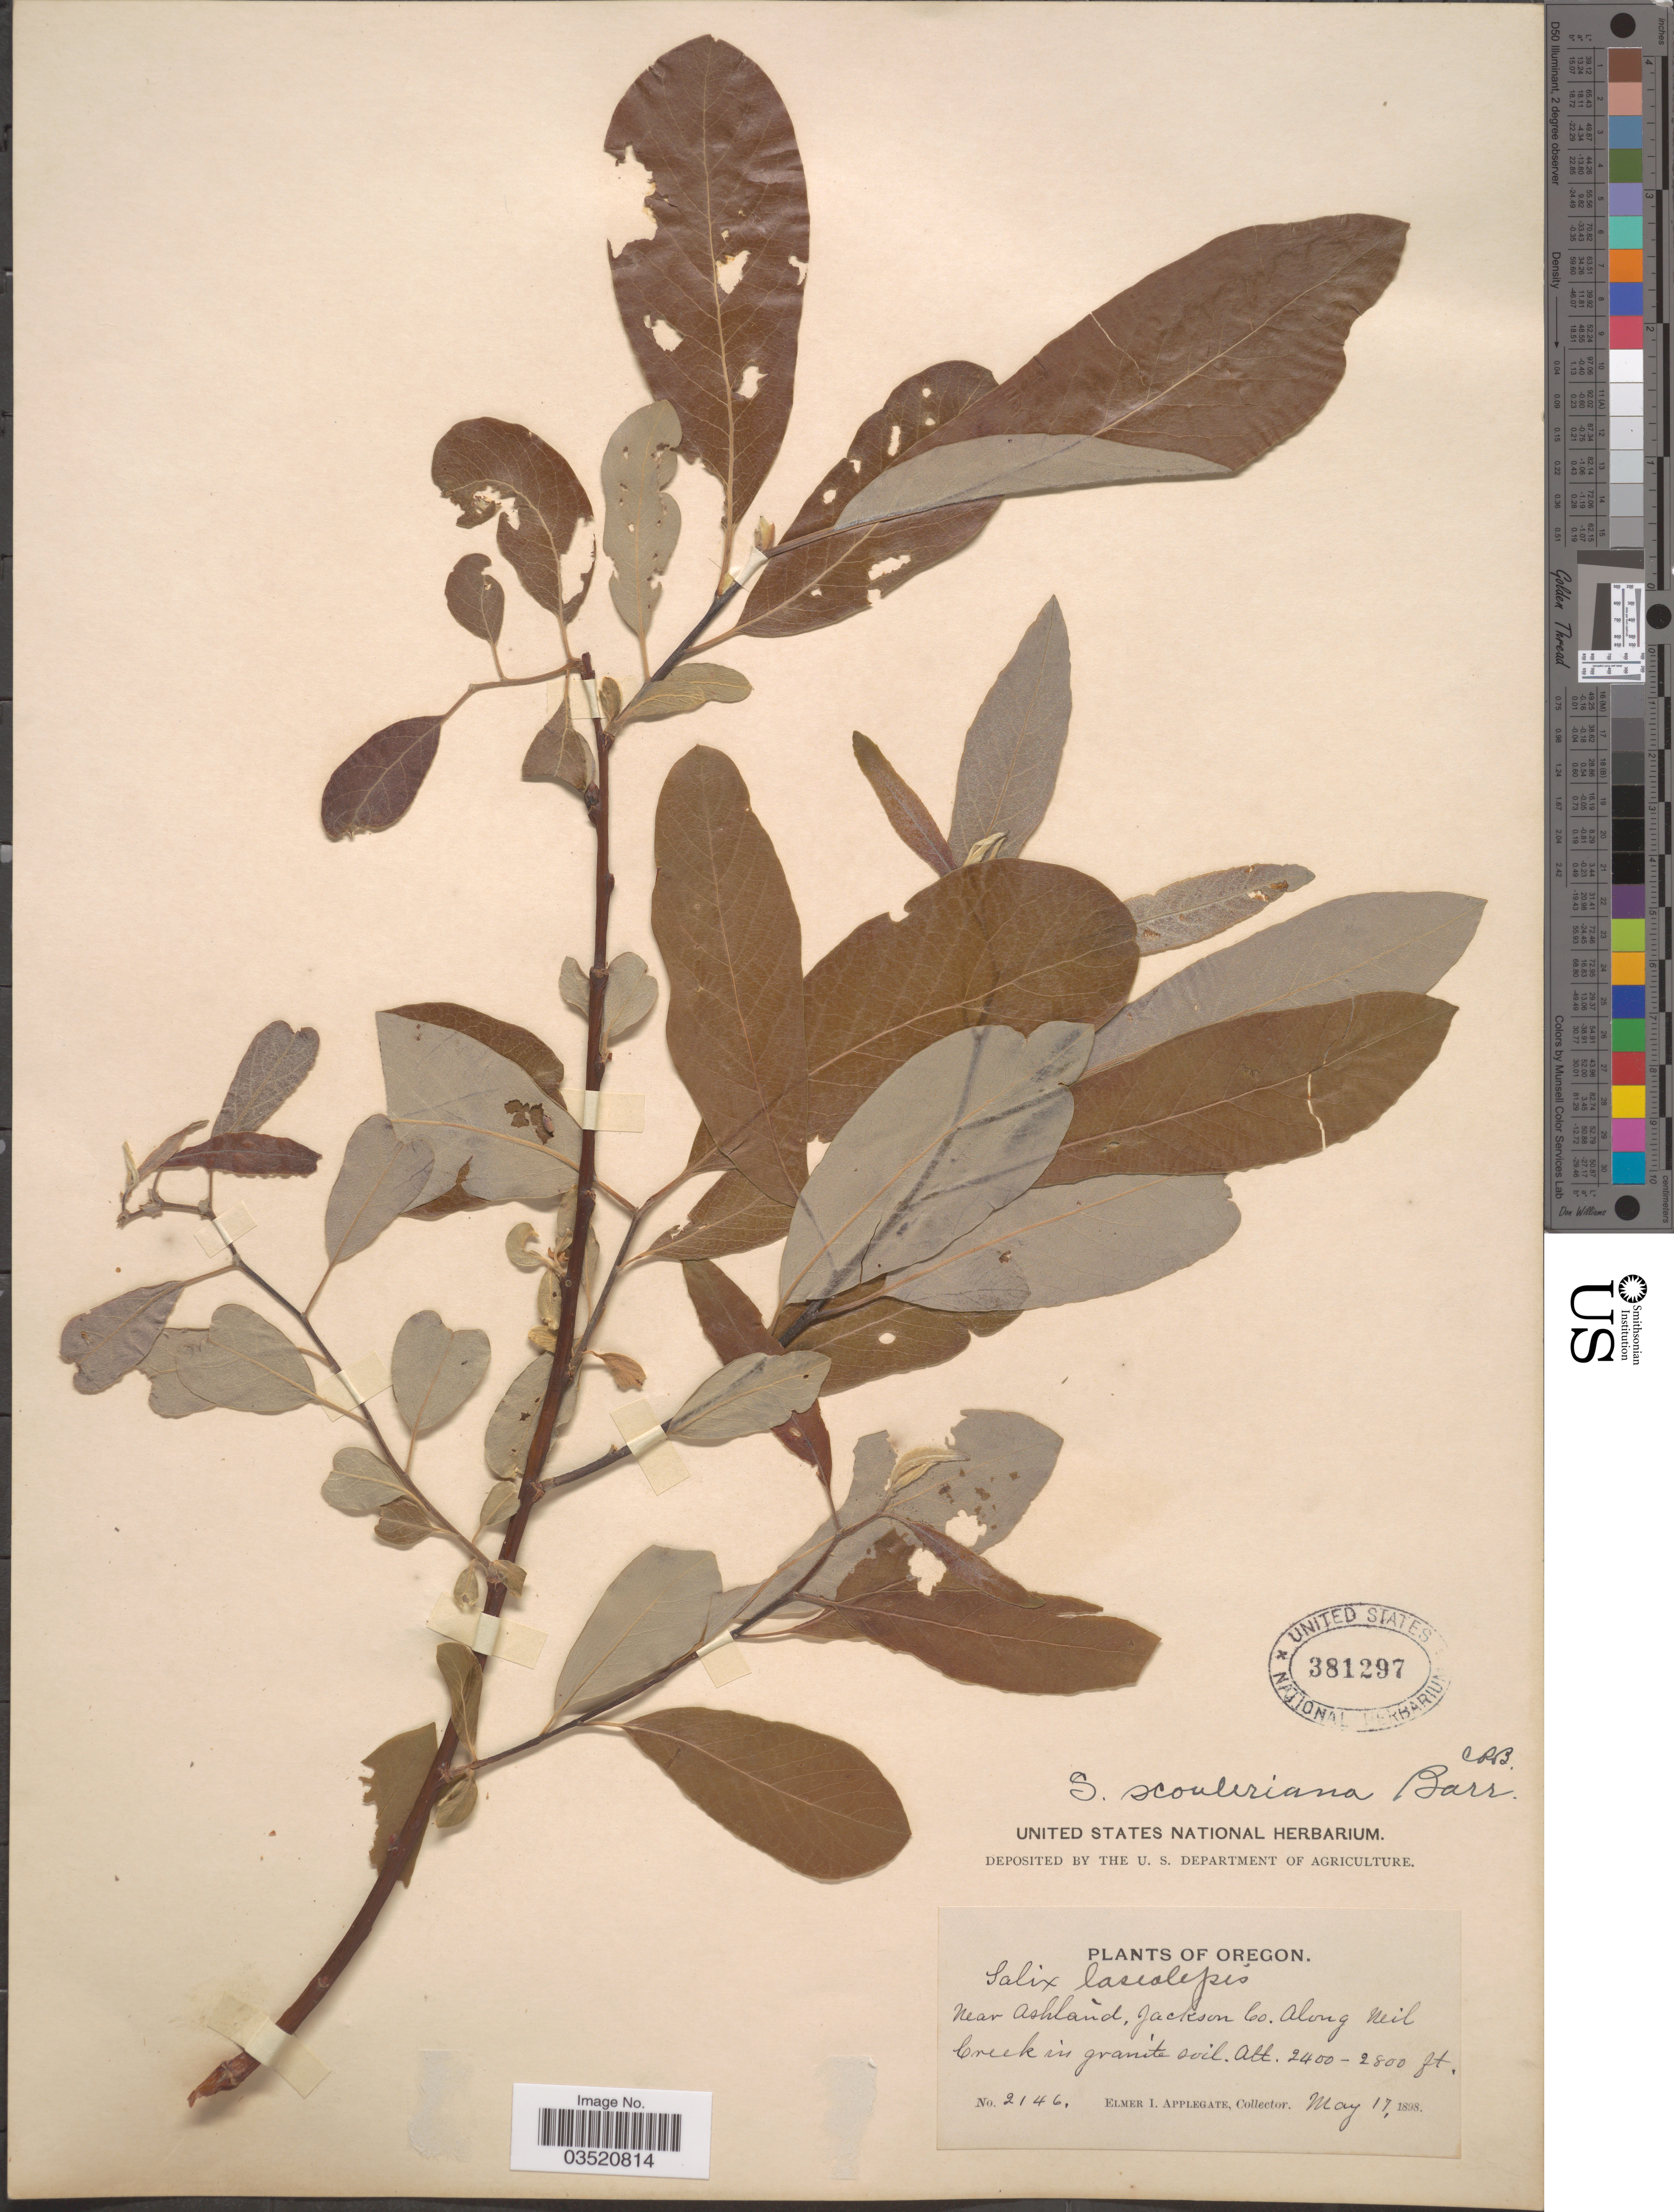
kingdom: Plantae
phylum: Tracheophyta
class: Magnoliopsida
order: Malpighiales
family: Salicaceae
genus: Salix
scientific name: Salix scouleriana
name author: Barratt ex Hook.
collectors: E. I. Applegate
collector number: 2146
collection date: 1898-05-17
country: United States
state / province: Oregon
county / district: Jackson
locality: Near Ashland, Jackson Co. Along Neil Creek in granite soil.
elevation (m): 732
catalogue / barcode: US 381297